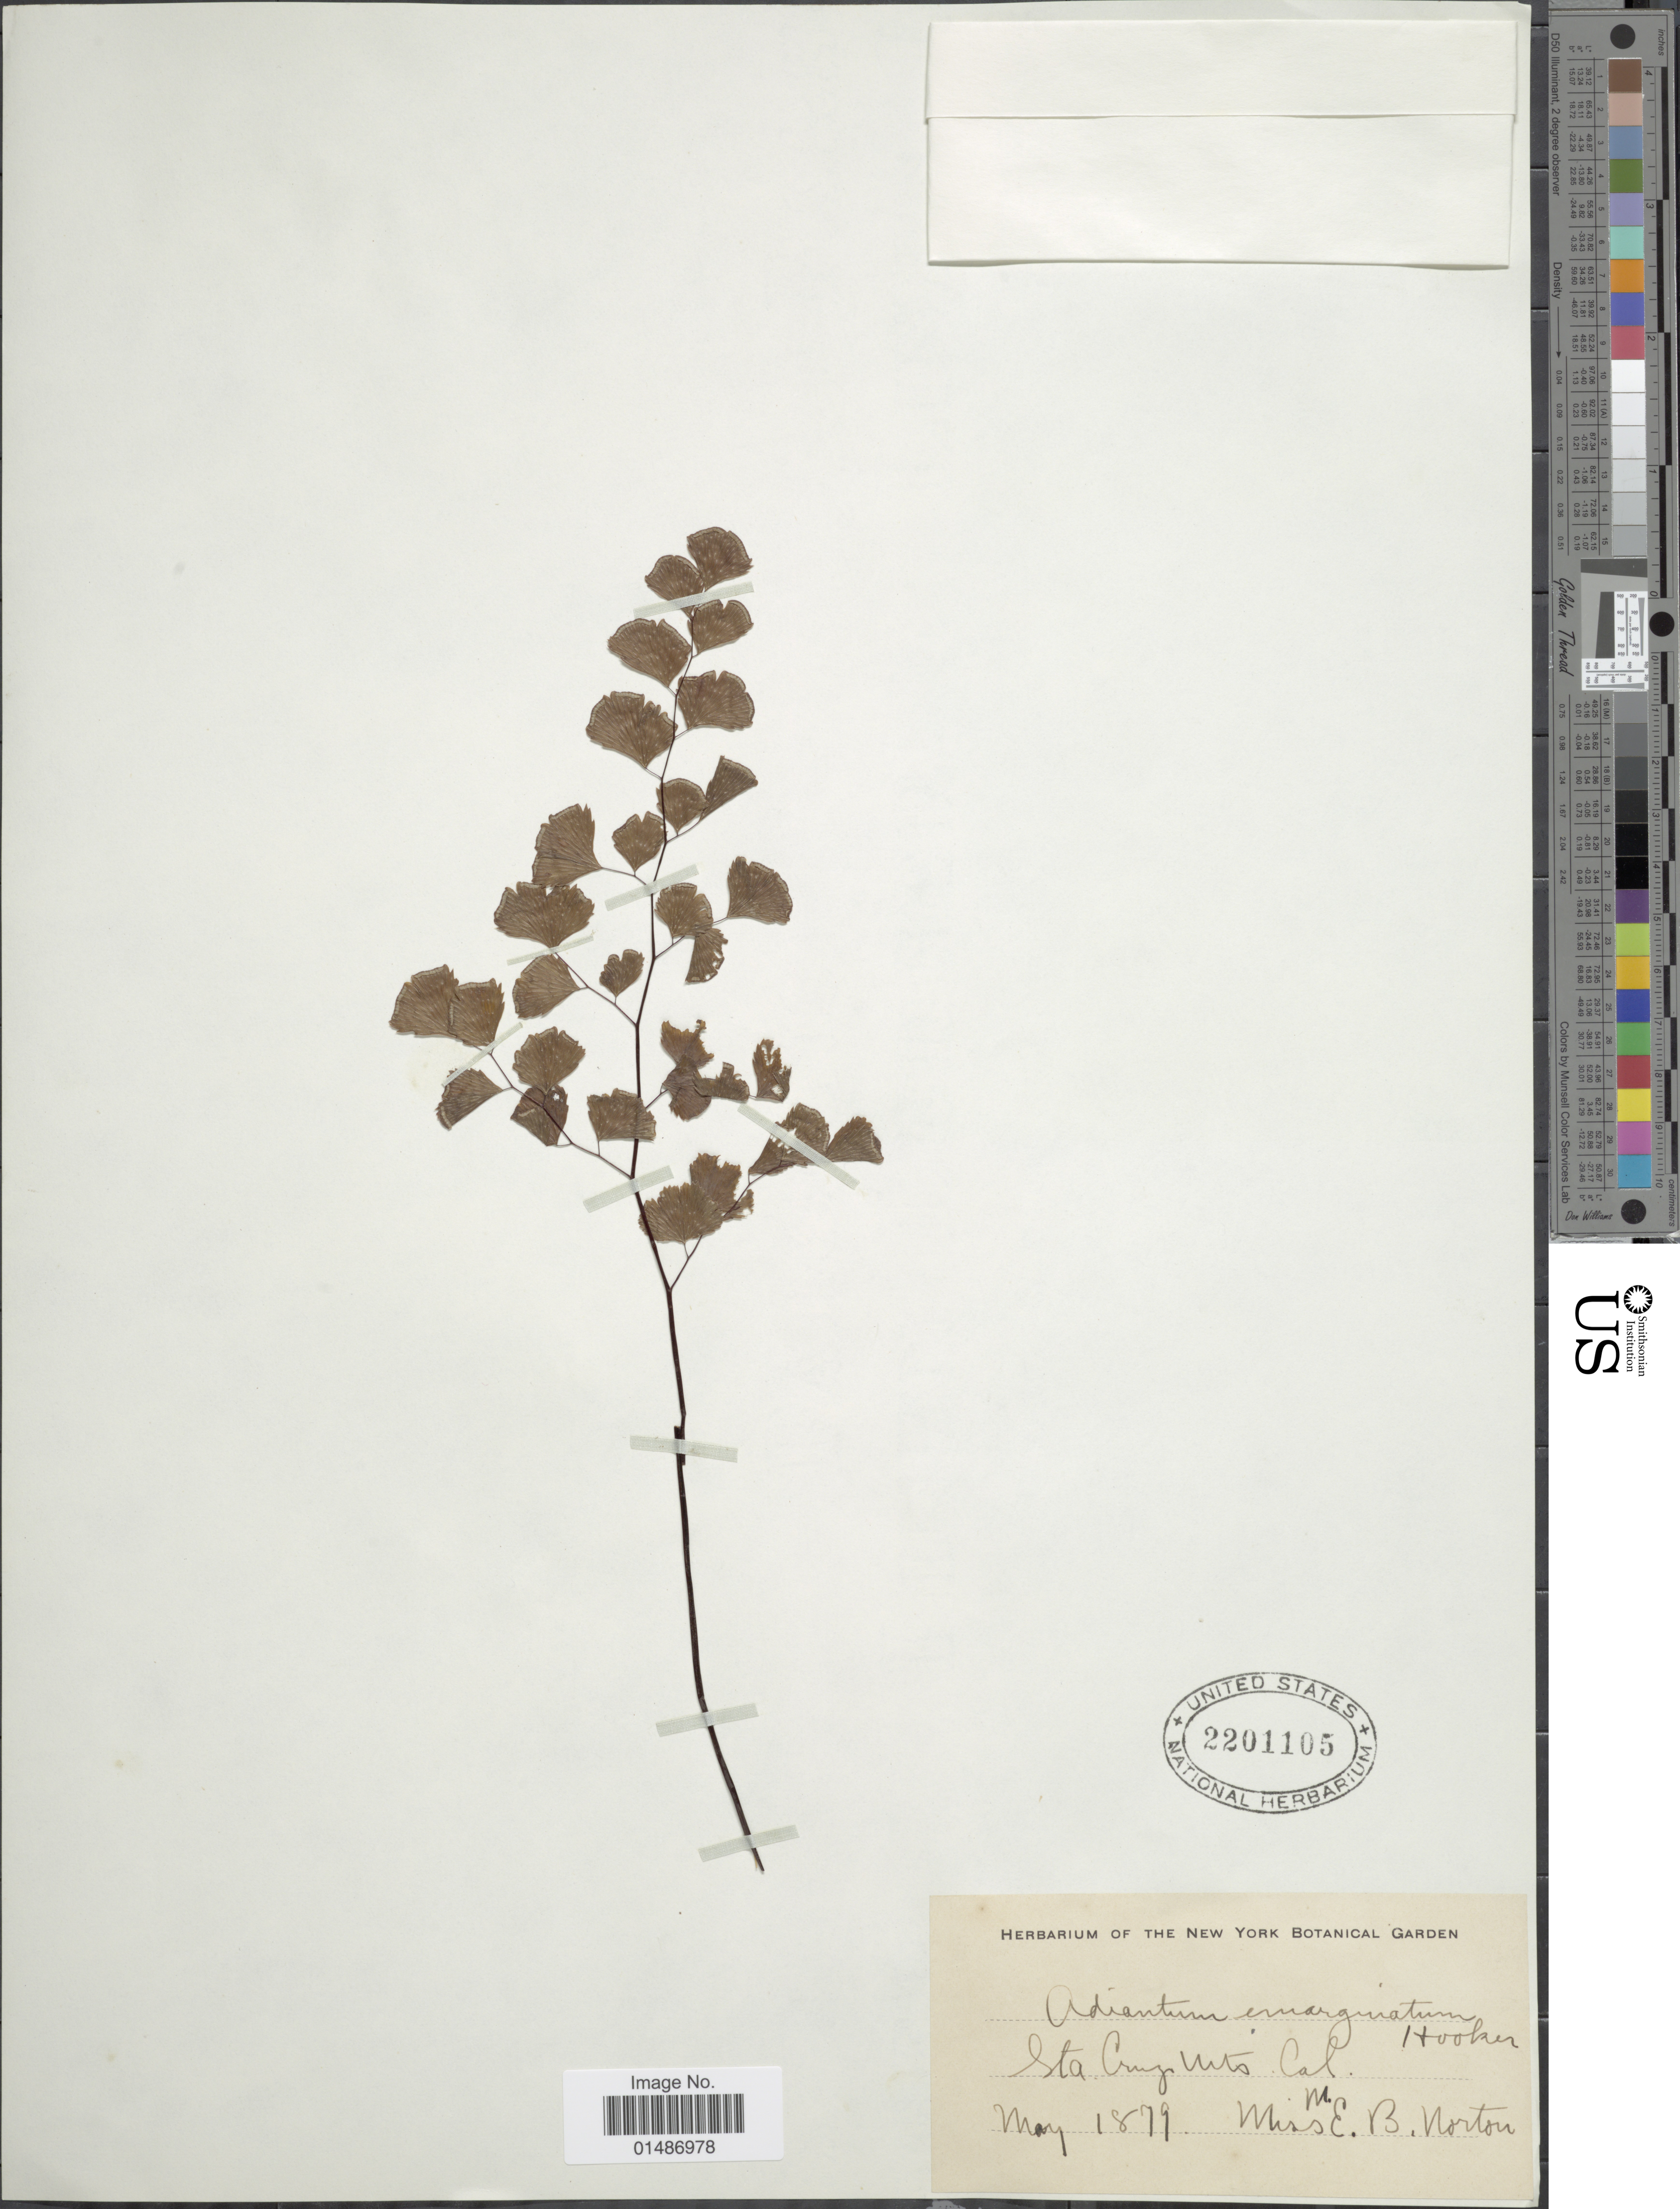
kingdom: Plantae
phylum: Tracheophyta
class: Polypodiopsida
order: Polypodiales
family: Pteridaceae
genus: Adiantum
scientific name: Adiantum jordanii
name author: C.H. Mull.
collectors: M. Norton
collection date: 1879-05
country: United States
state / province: California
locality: Sta. Cruz Mts.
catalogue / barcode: US 2201105